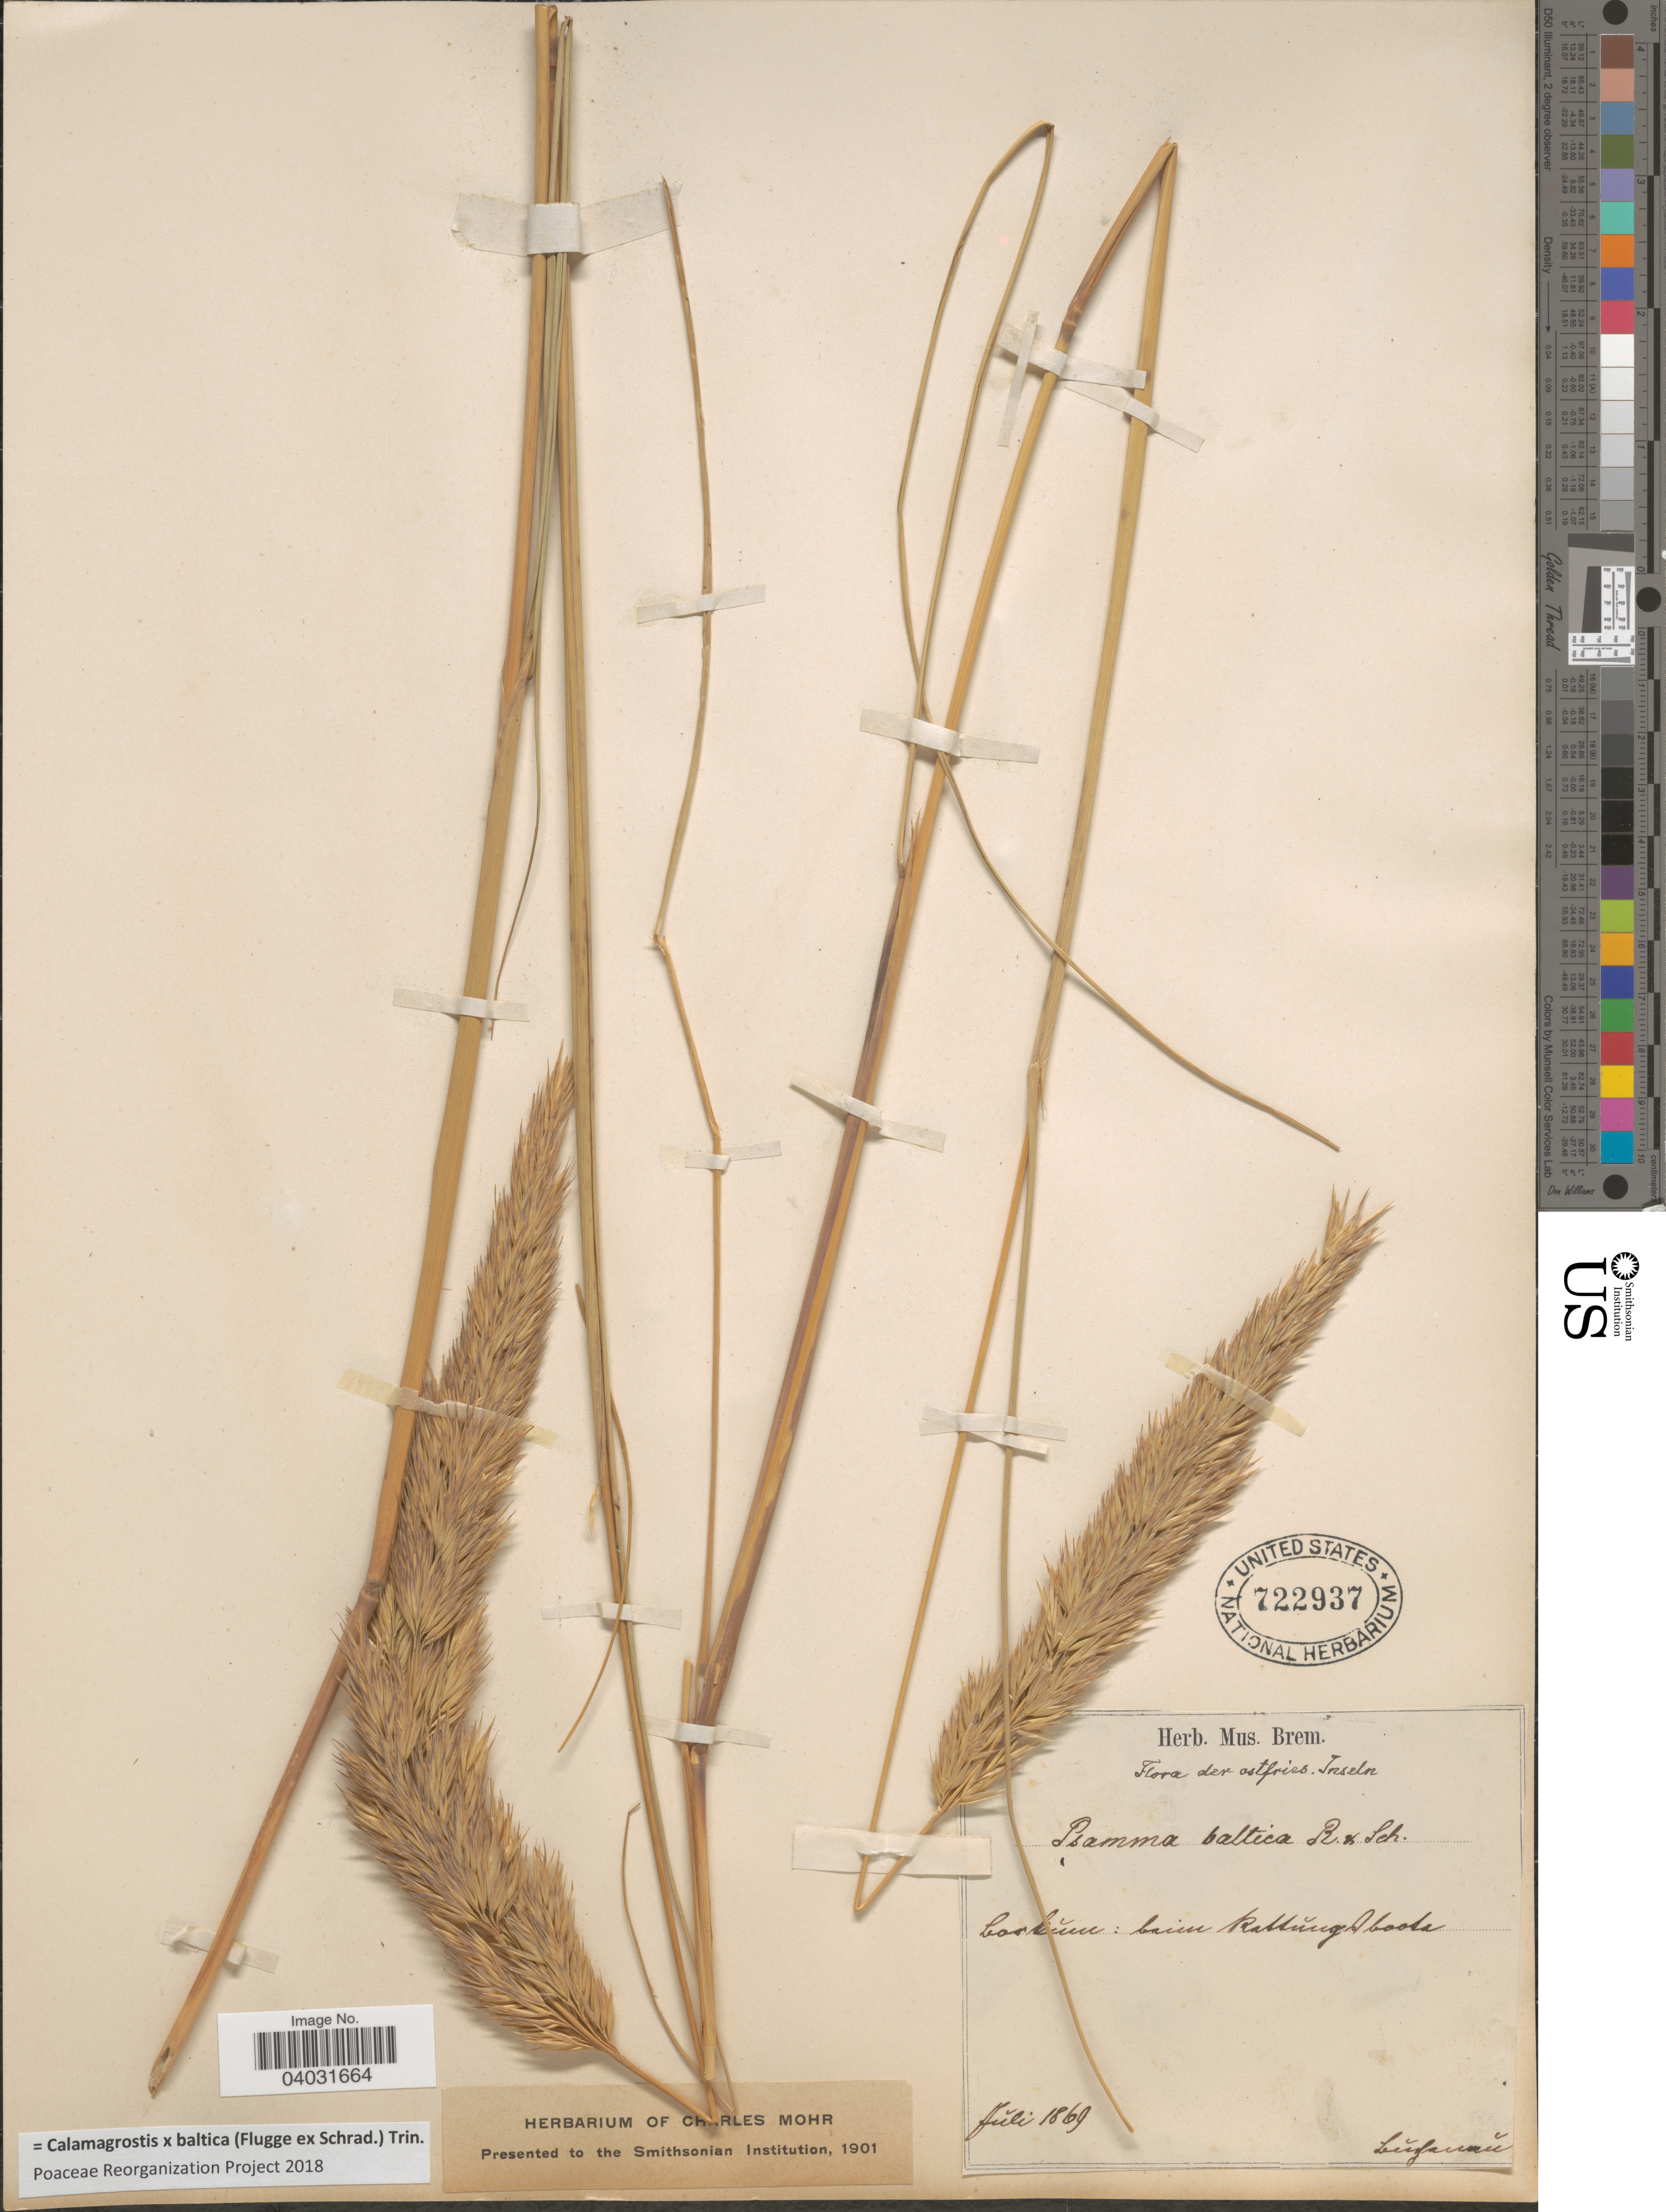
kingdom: Plantae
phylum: Tracheophyta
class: Liliopsida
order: Poales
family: Poaceae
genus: Calamagrostis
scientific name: Calamagrostis x baltica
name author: (Flüggé ex Schrad.) Trin.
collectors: Lughman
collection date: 1869-07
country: Germany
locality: Ostfries. Inseln. Lorkum: baim kallungboots. [interpreted]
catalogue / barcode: US 722937